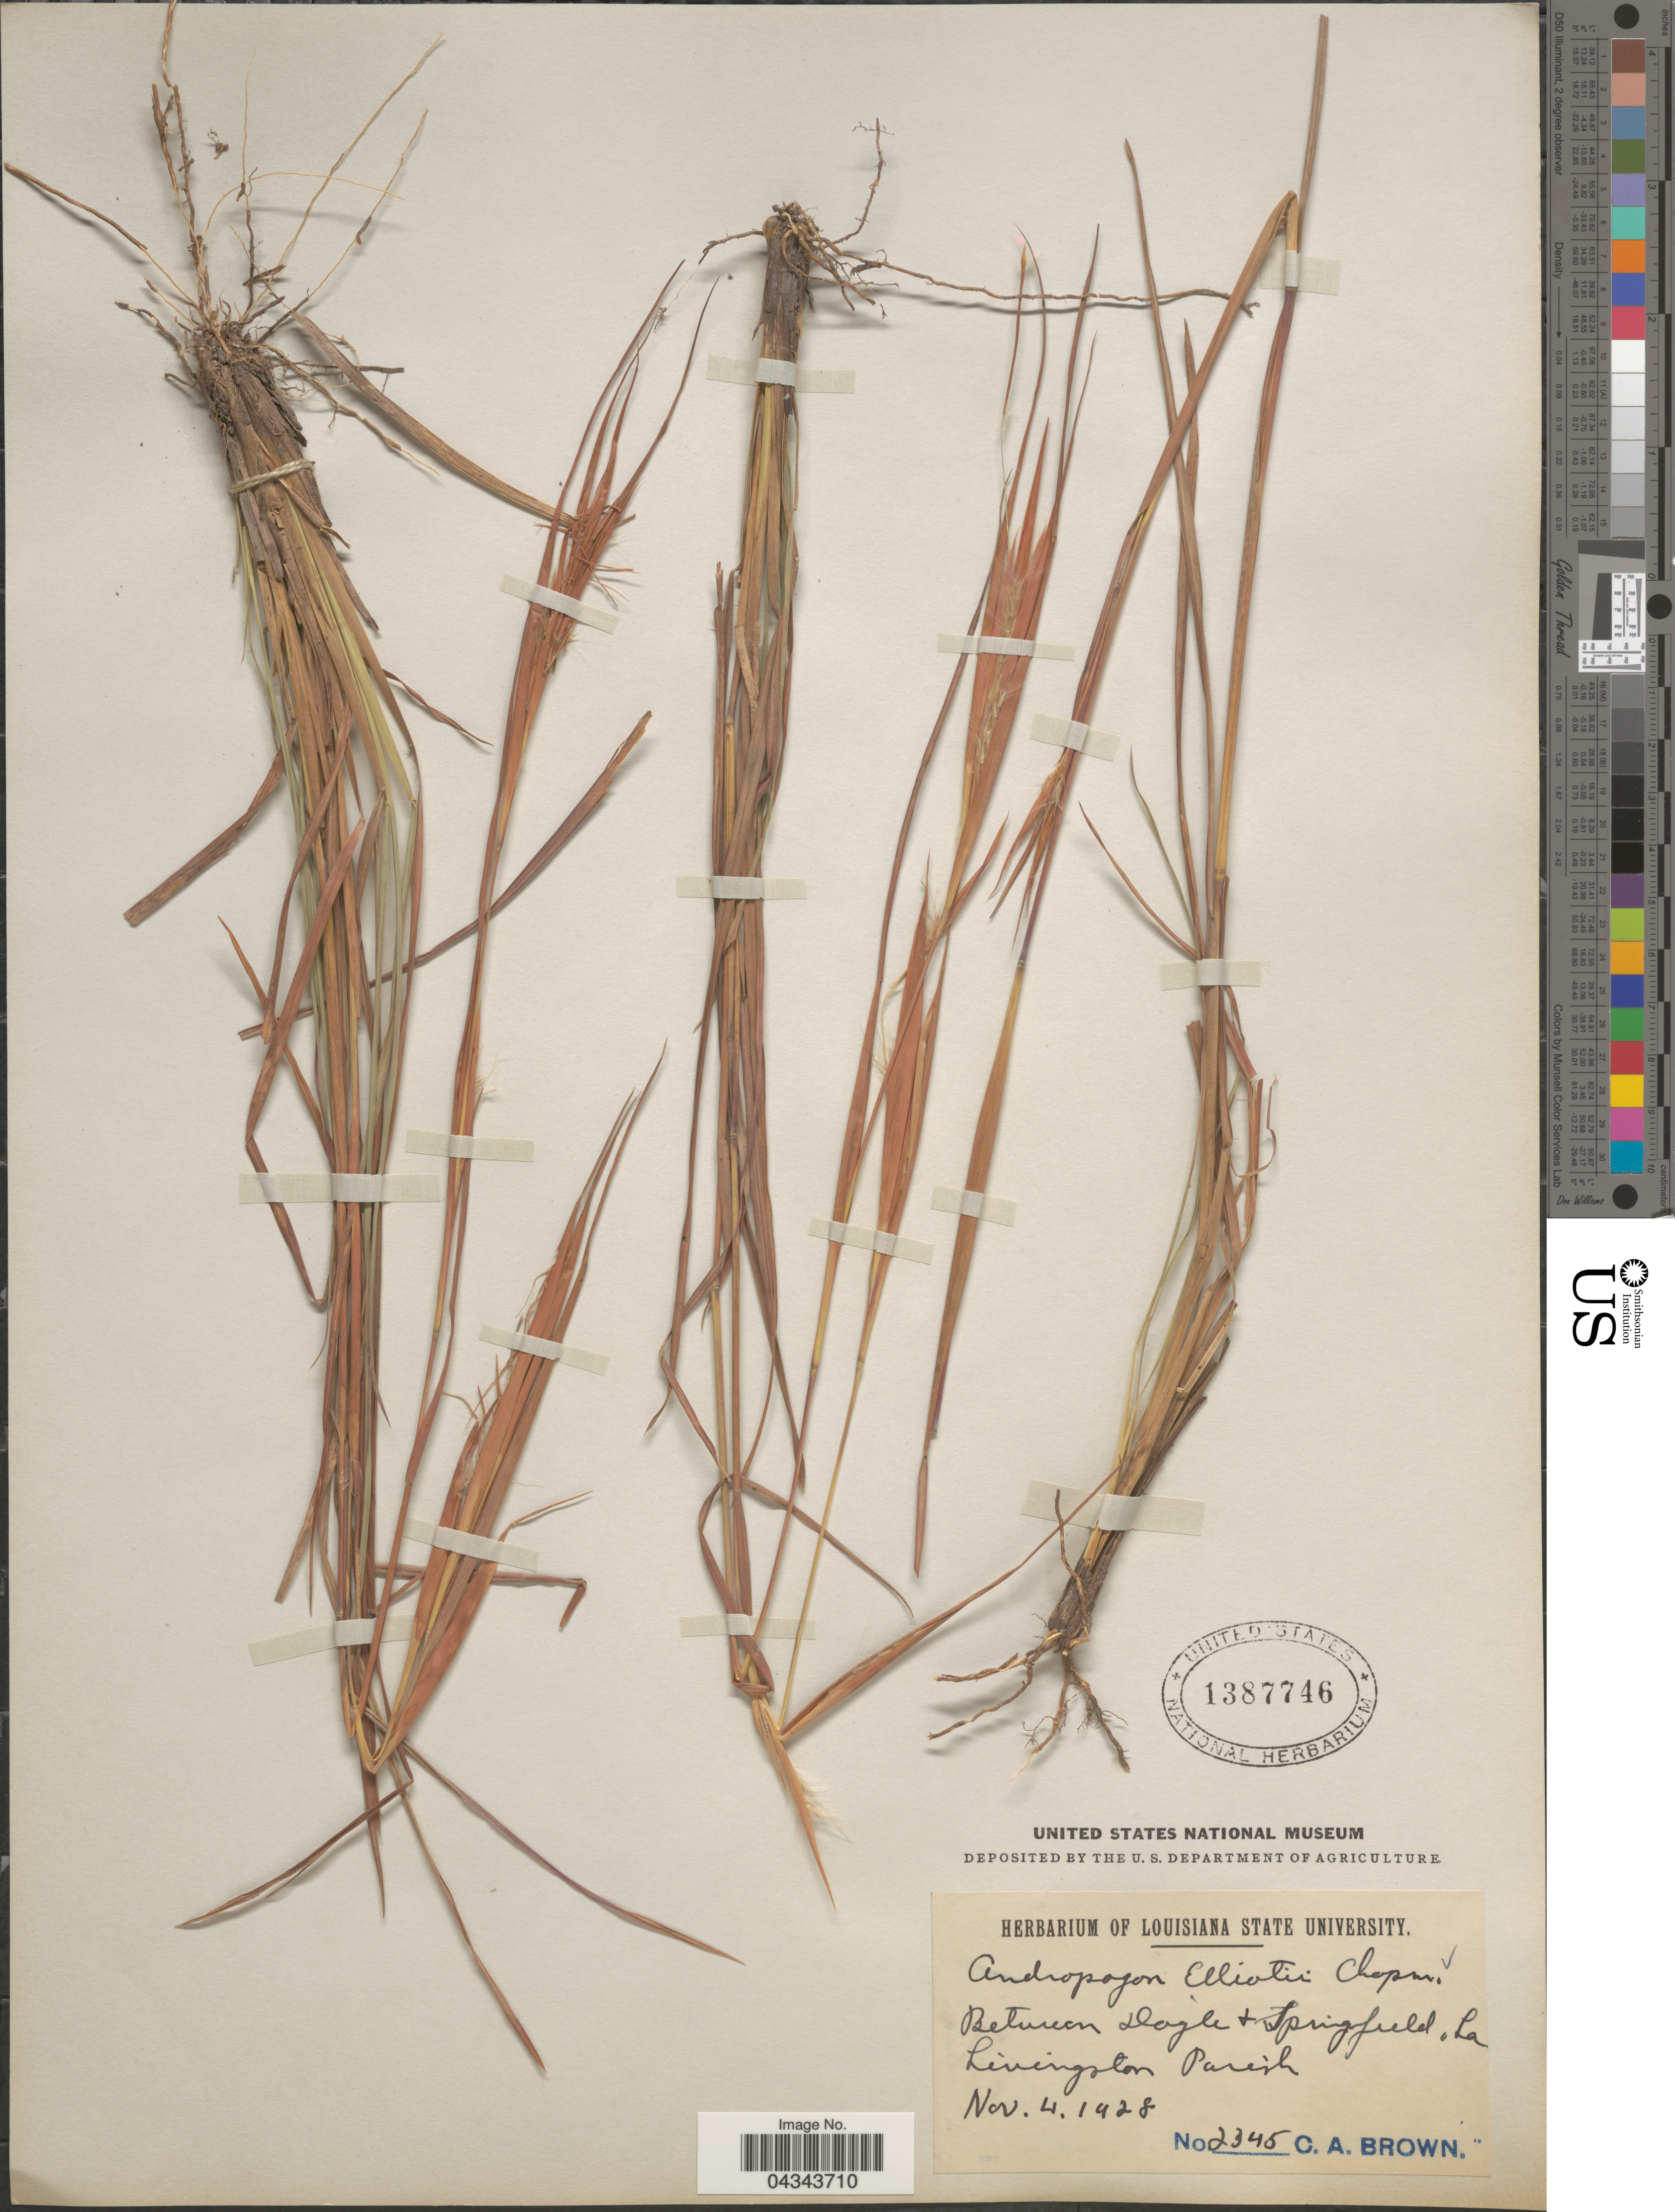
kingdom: Plantae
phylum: Tracheophyta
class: Liliopsida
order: Poales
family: Poaceae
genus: Andropogon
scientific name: Andropogon ternarius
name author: Michx.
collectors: C. A. Brown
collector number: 2345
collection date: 1928-11-04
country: United States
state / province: Louisiana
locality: Between Doyle & Springfield. Livingston Parish.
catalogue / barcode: US 1387746